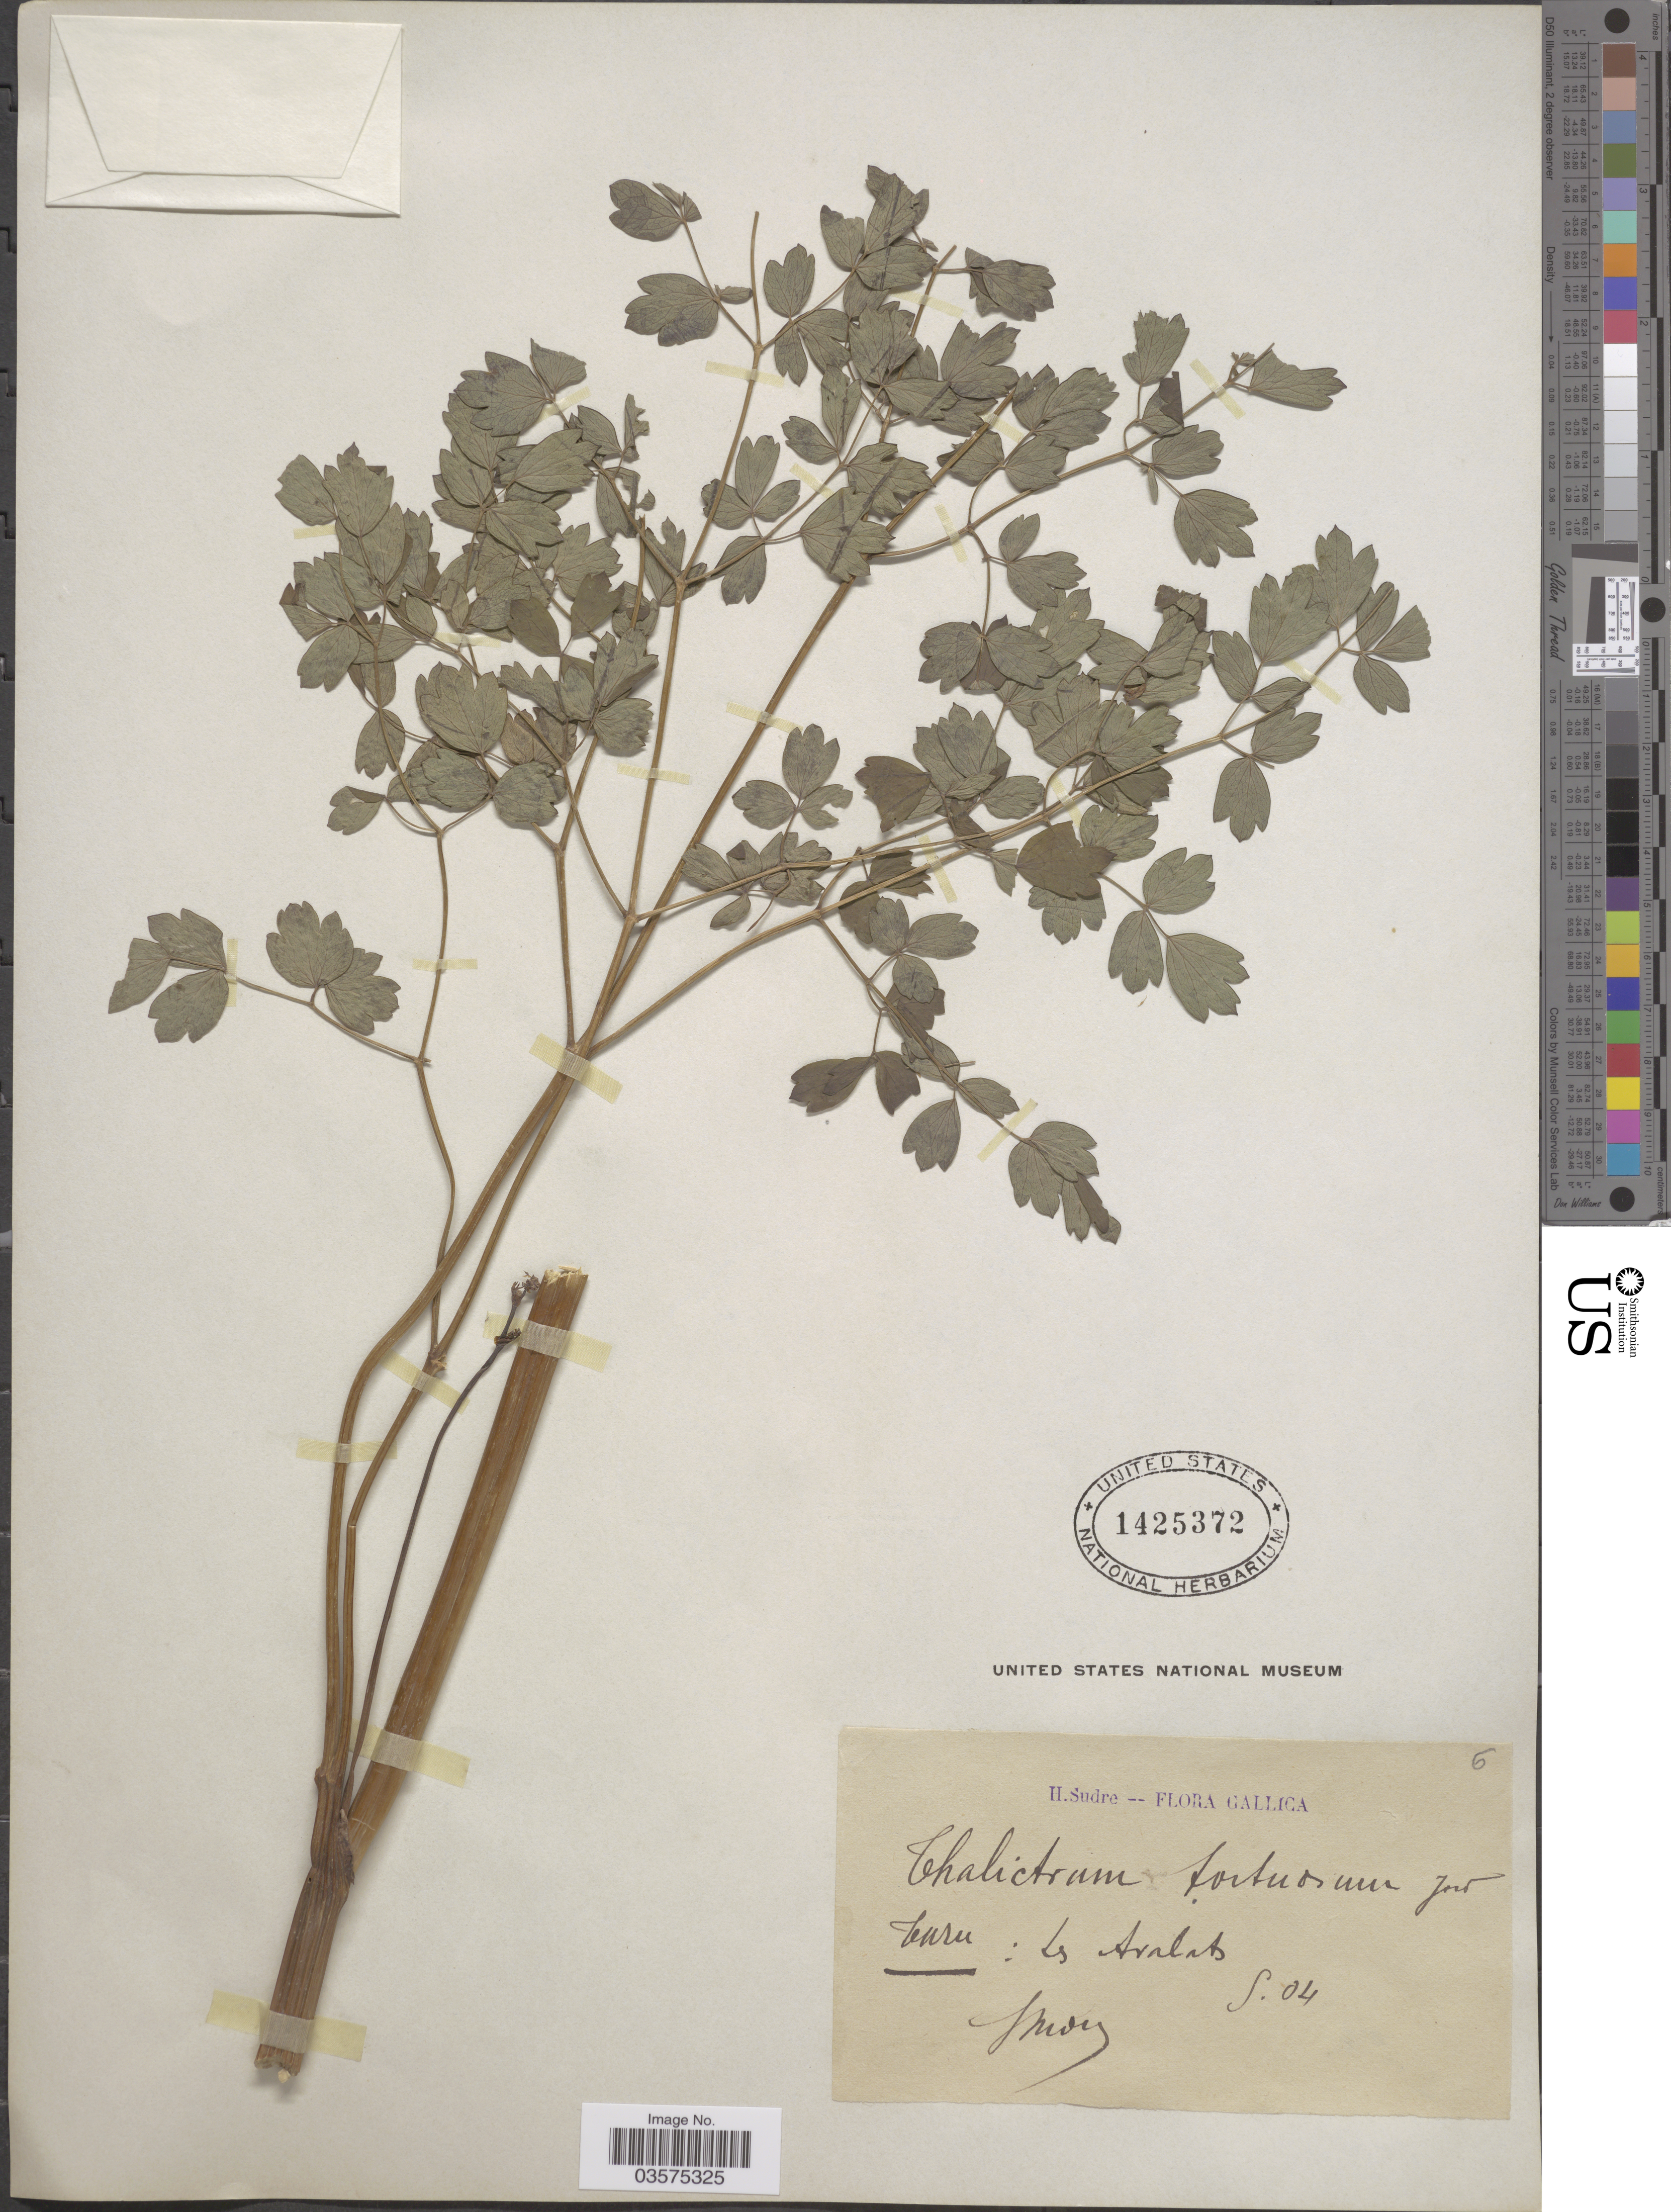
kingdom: Plantae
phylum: Tracheophyta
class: Magnoliopsida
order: Ranunculales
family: Ranunculaceae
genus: Thalictrum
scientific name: Thalictrum tortuosum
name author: Greene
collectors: H. Sudre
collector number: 5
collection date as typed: Transcribed d/m/y: /5/4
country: France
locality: Gallica. Guru: Ls Avalat. [interpreted]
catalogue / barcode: US 1425372